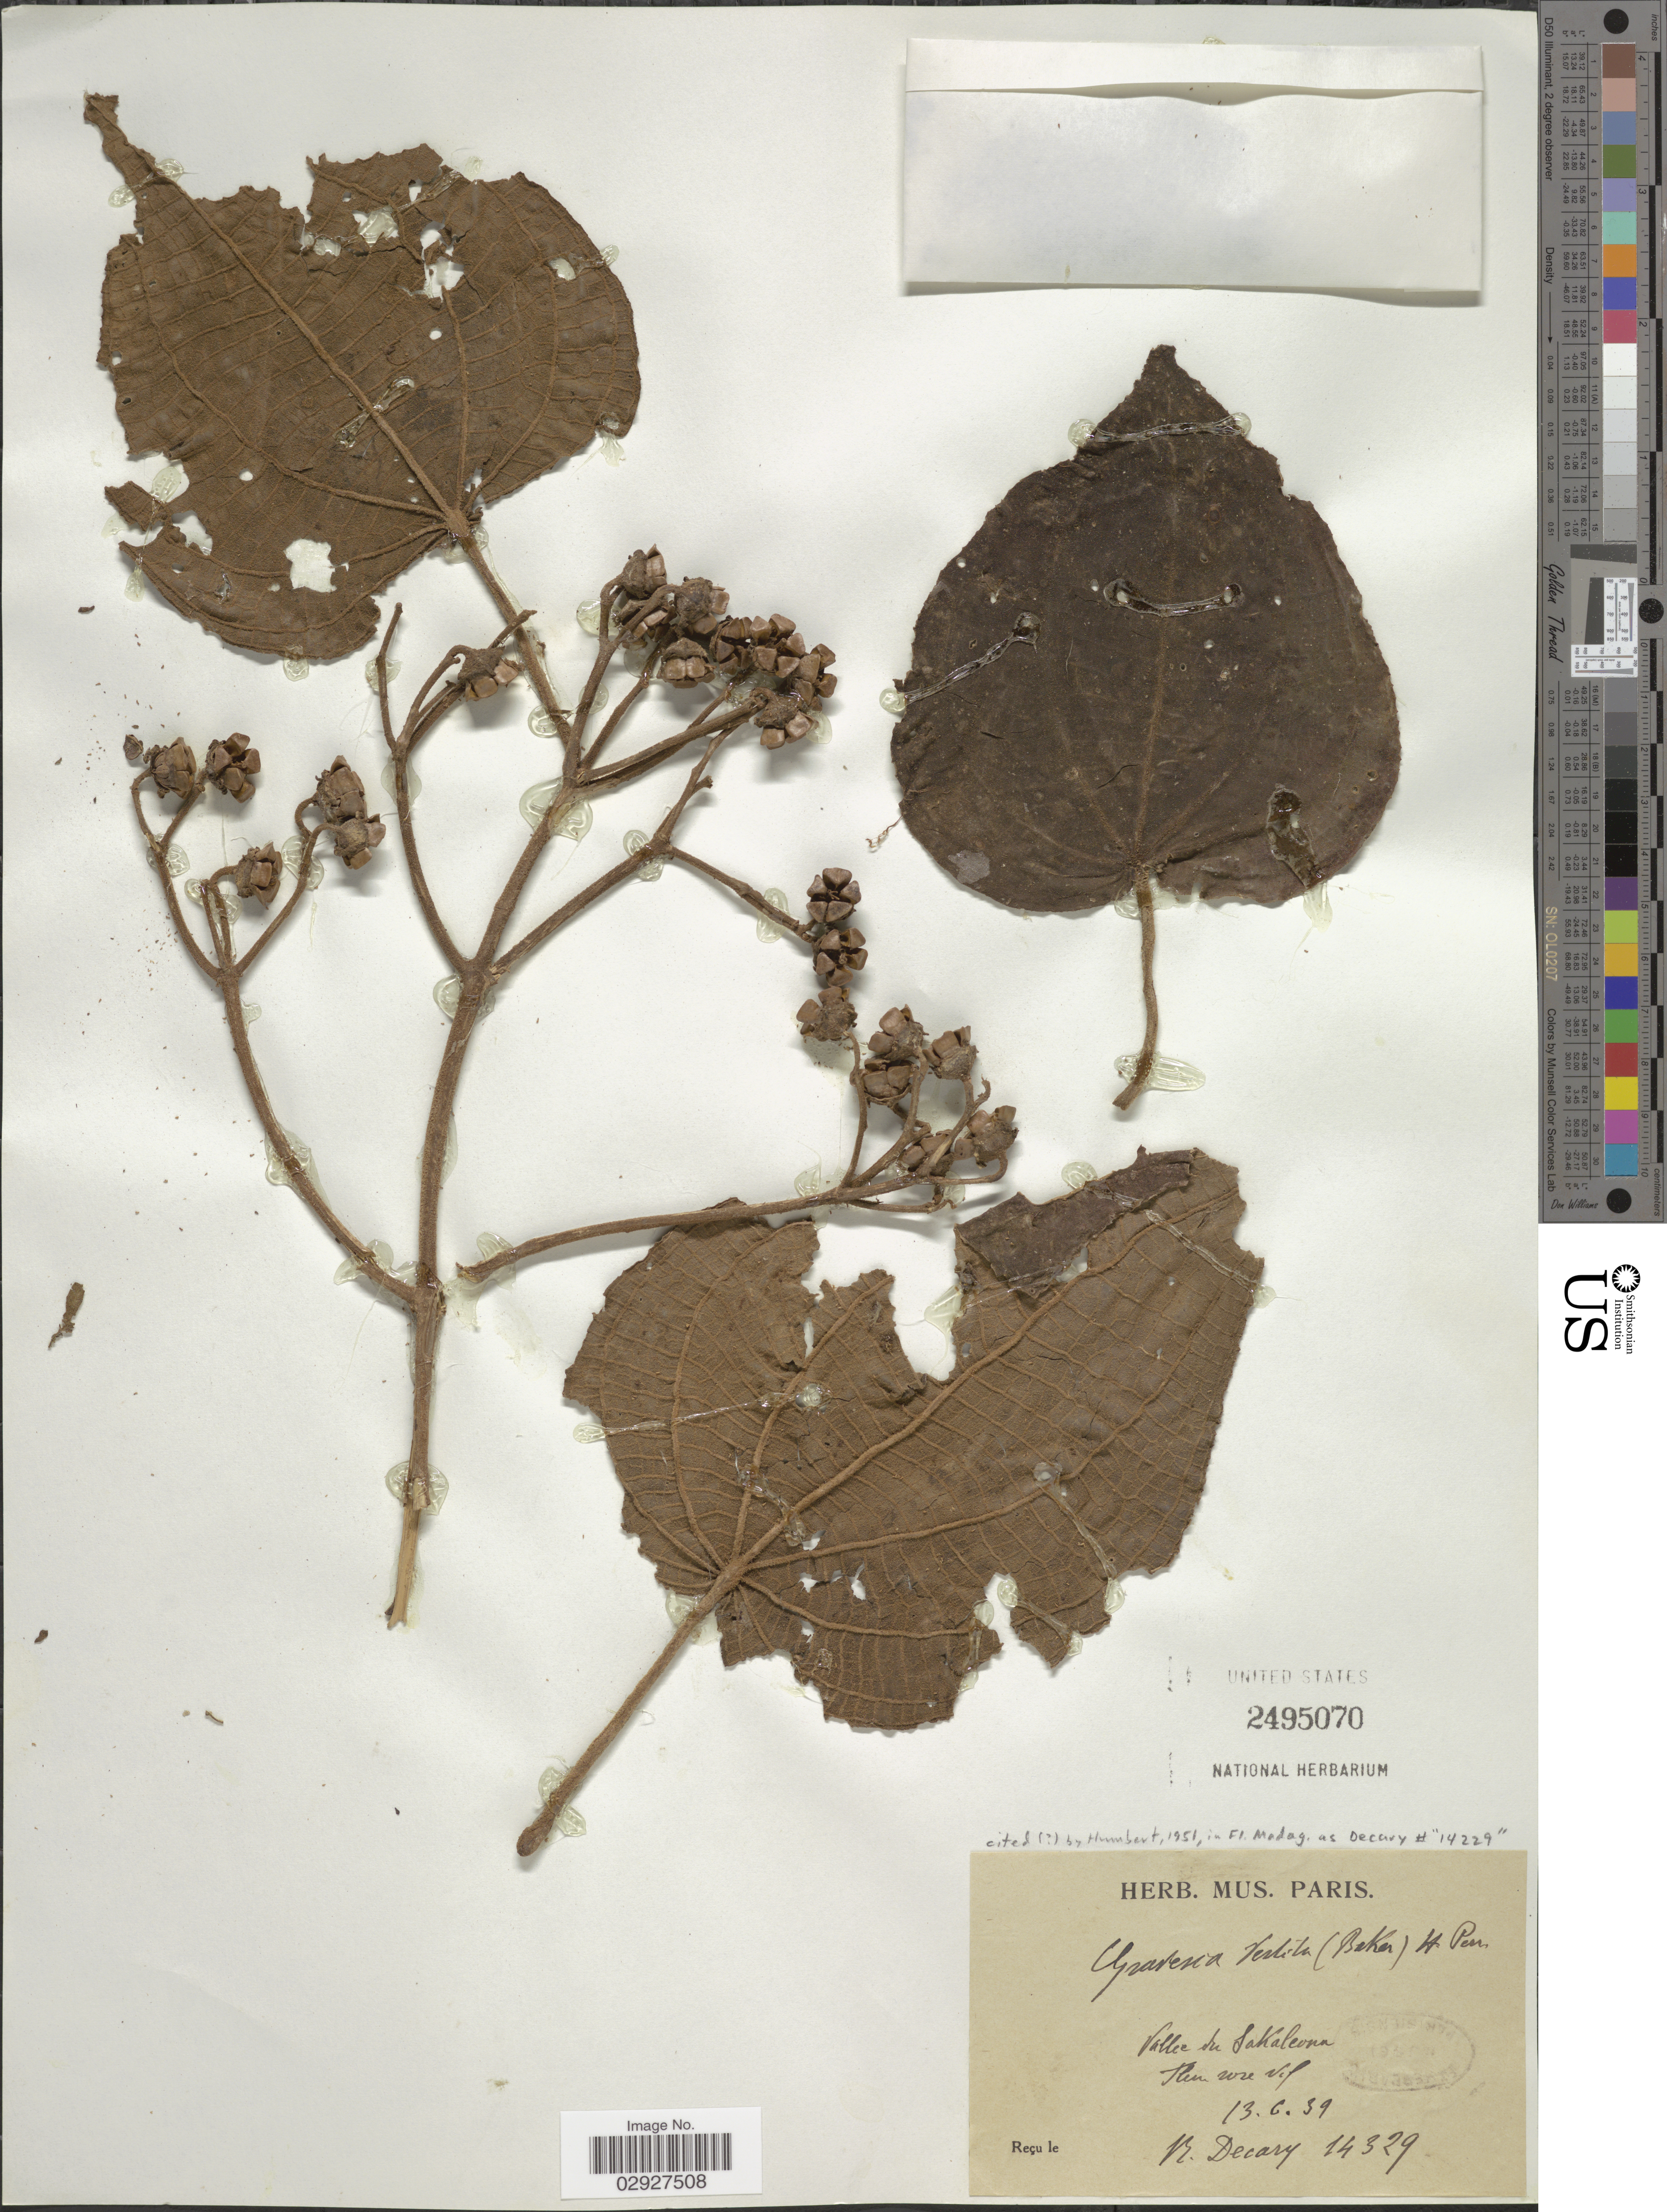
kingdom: Plantae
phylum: Tracheophyta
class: Magnoliopsida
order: Myrtales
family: Melastomataceae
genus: Gravesia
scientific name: Gravesia vestita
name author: (Baker) H. Perrier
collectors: R. Decary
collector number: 14329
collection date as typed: Transcribed d/m/y: 13/6/39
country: Madagascar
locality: Vallée du Sakaleona [Valley of Sakaleona]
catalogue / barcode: US 2495070